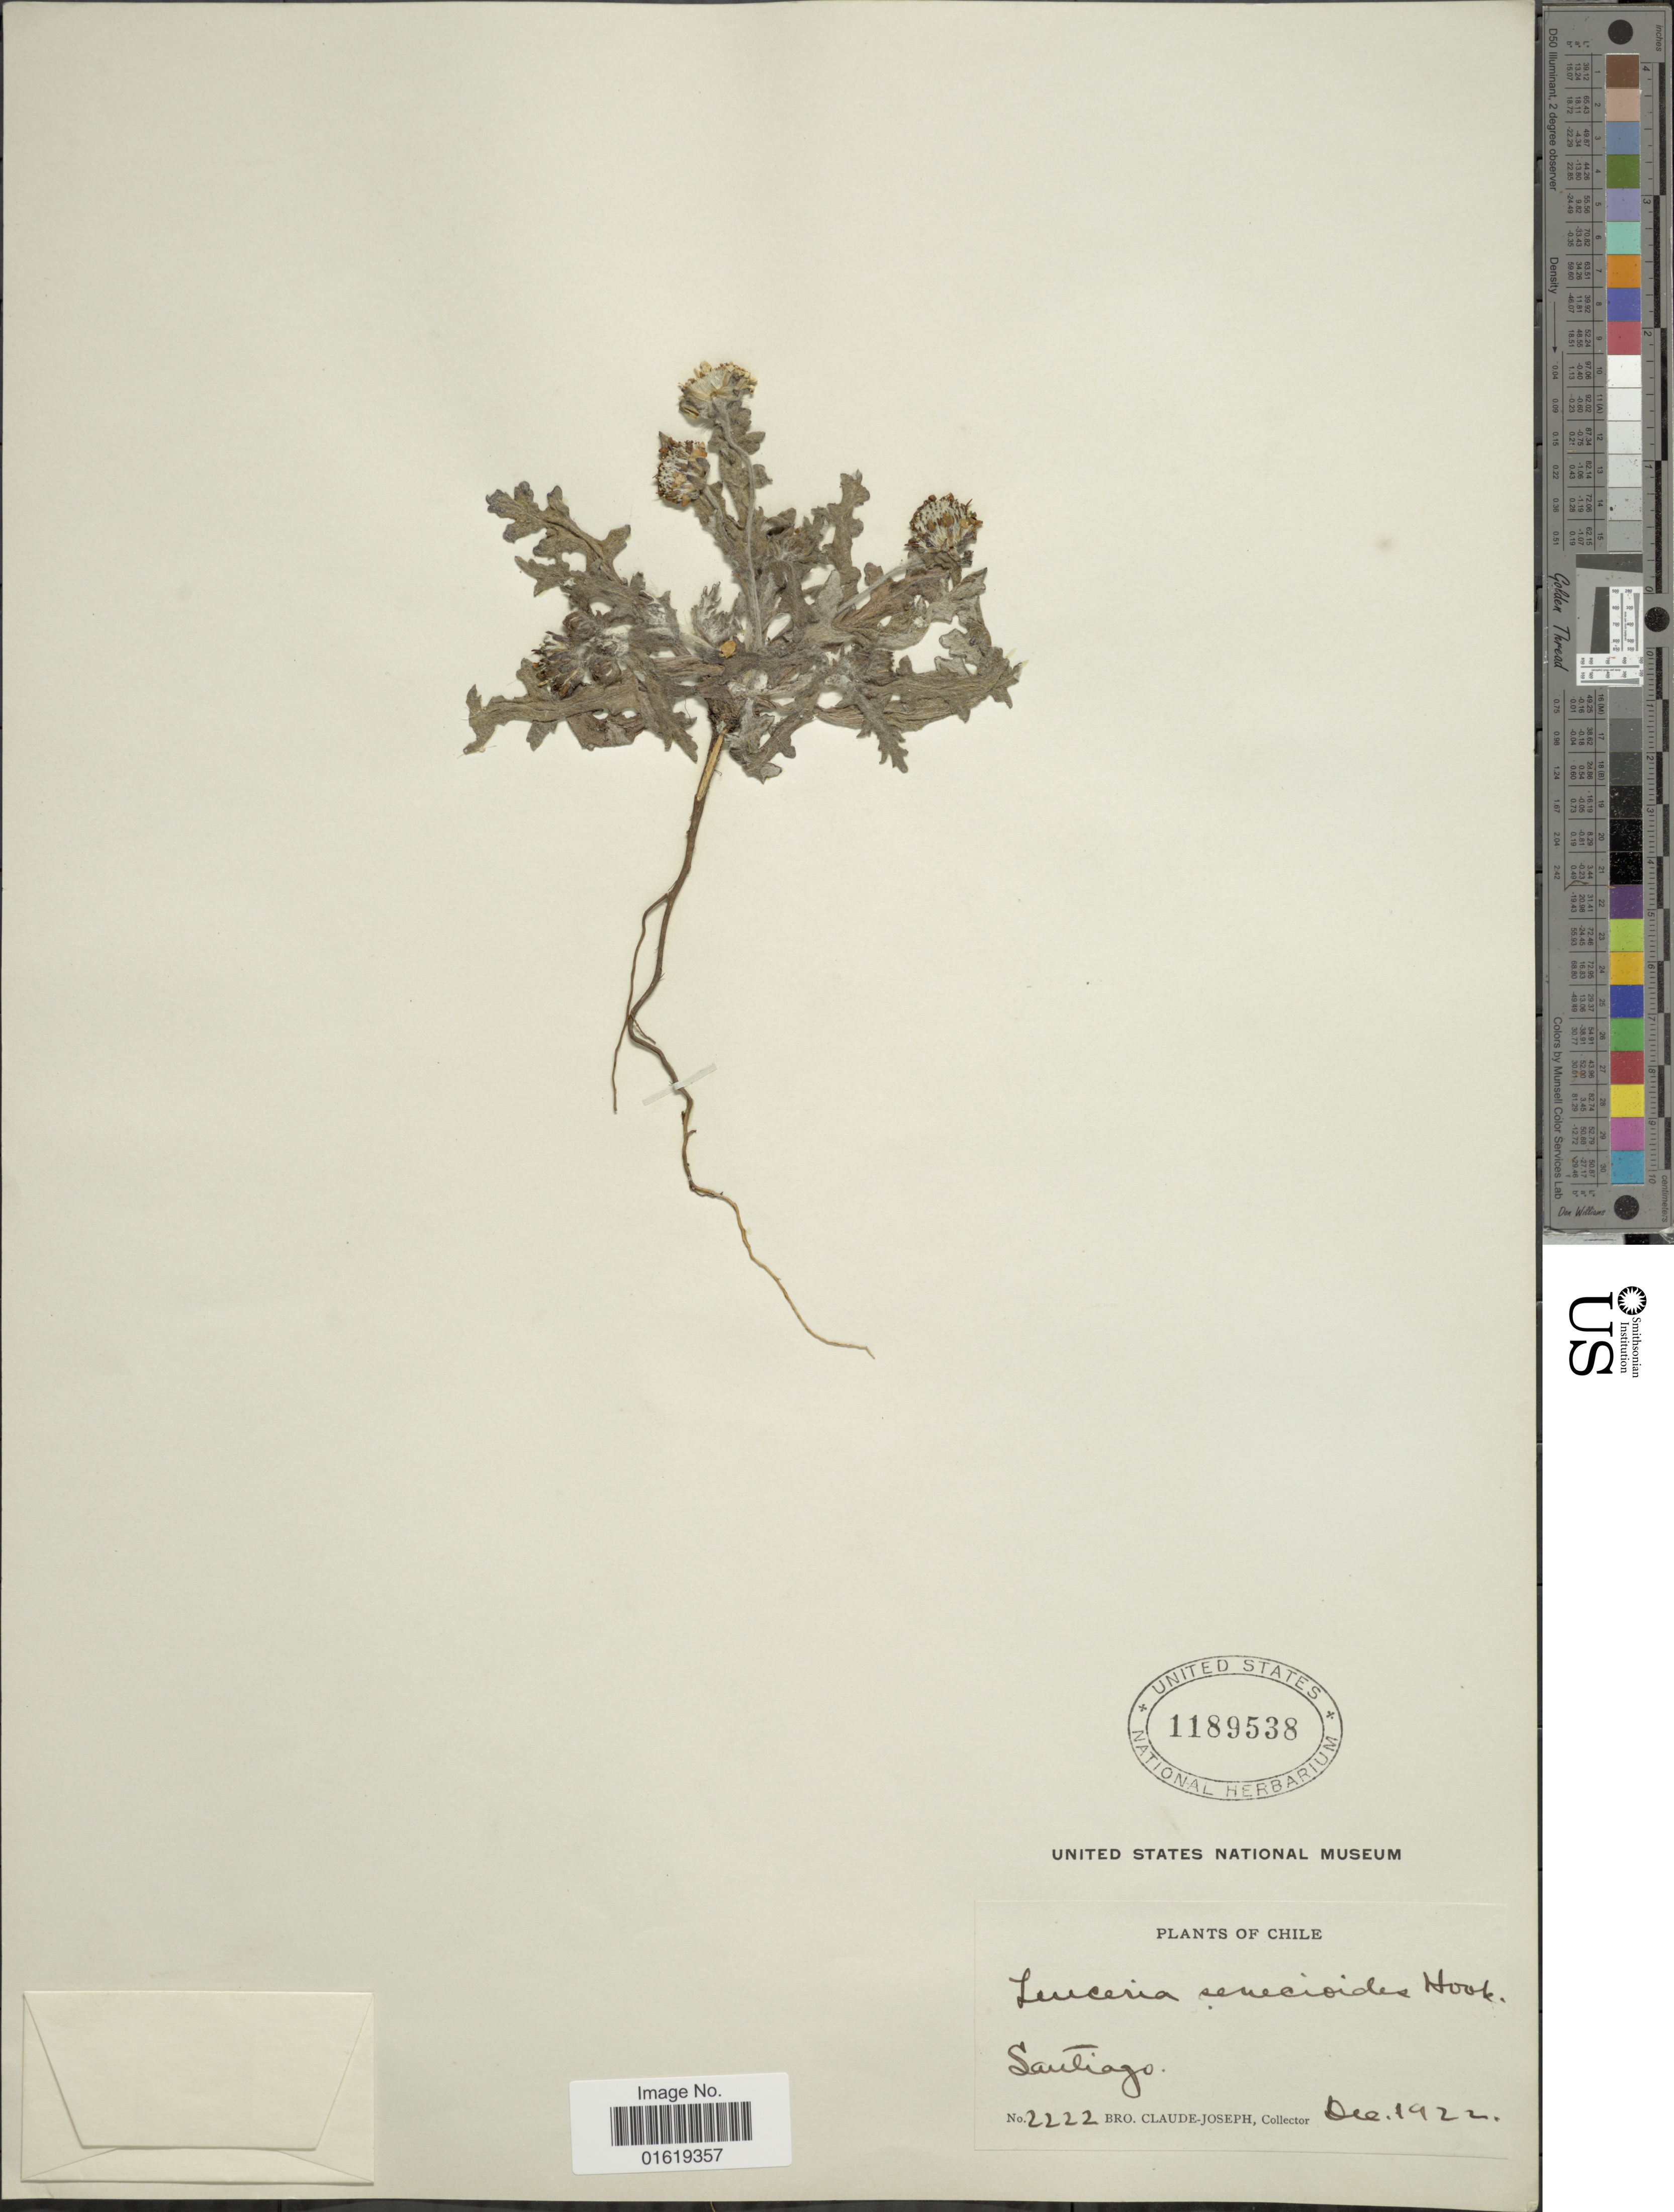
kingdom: Plantae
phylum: Tracheophyta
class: Magnoliopsida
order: Asterales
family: Asteraceae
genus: Leucheria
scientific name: Leucheria senecioides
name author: Hook. & Arn.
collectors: Bro. Claude-Joseph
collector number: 2222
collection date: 1922-12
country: Chile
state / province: Región Metropolitana (RM)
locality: Santiago.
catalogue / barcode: US 1189538